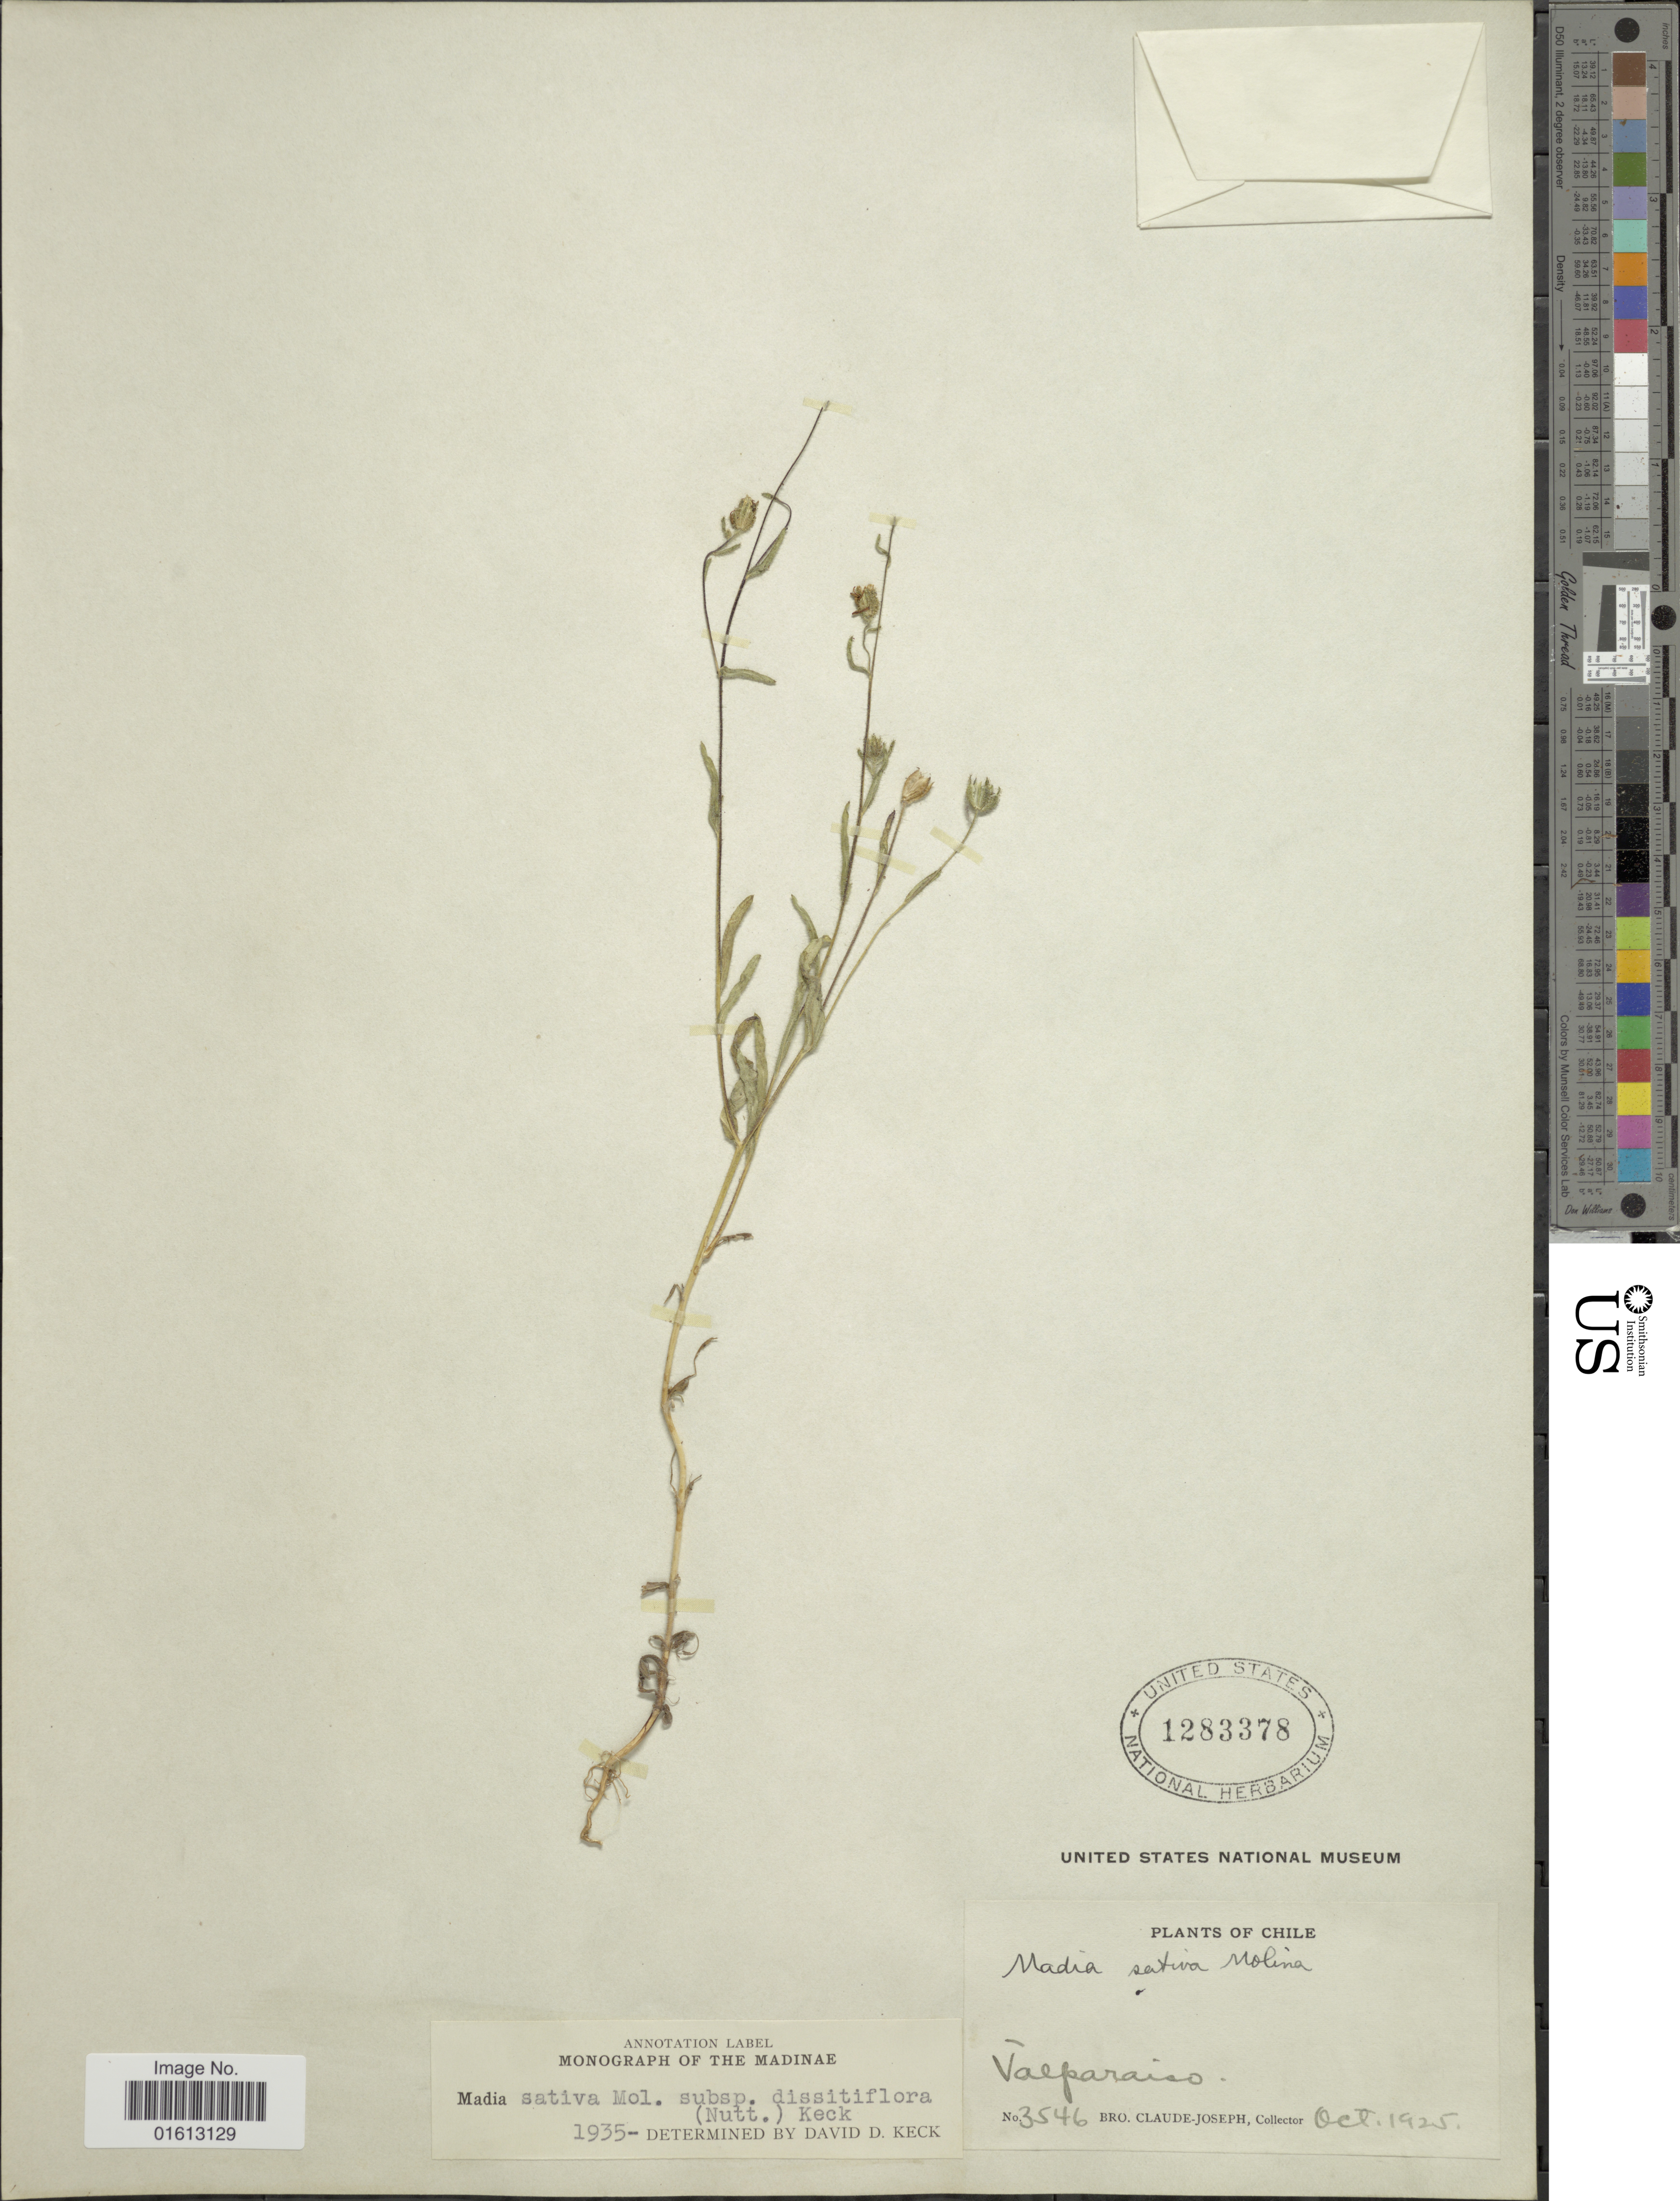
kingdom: Plantae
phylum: Tracheophyta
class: Magnoliopsida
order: Asterales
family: Asteraceae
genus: Madia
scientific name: Madia sativa subsp. dissitiflora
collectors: Bro. Claude-Joseph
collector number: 3546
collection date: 1925-10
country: Chile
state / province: Valparaíso (V)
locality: Chile, Valparaiso.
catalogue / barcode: US 1283378